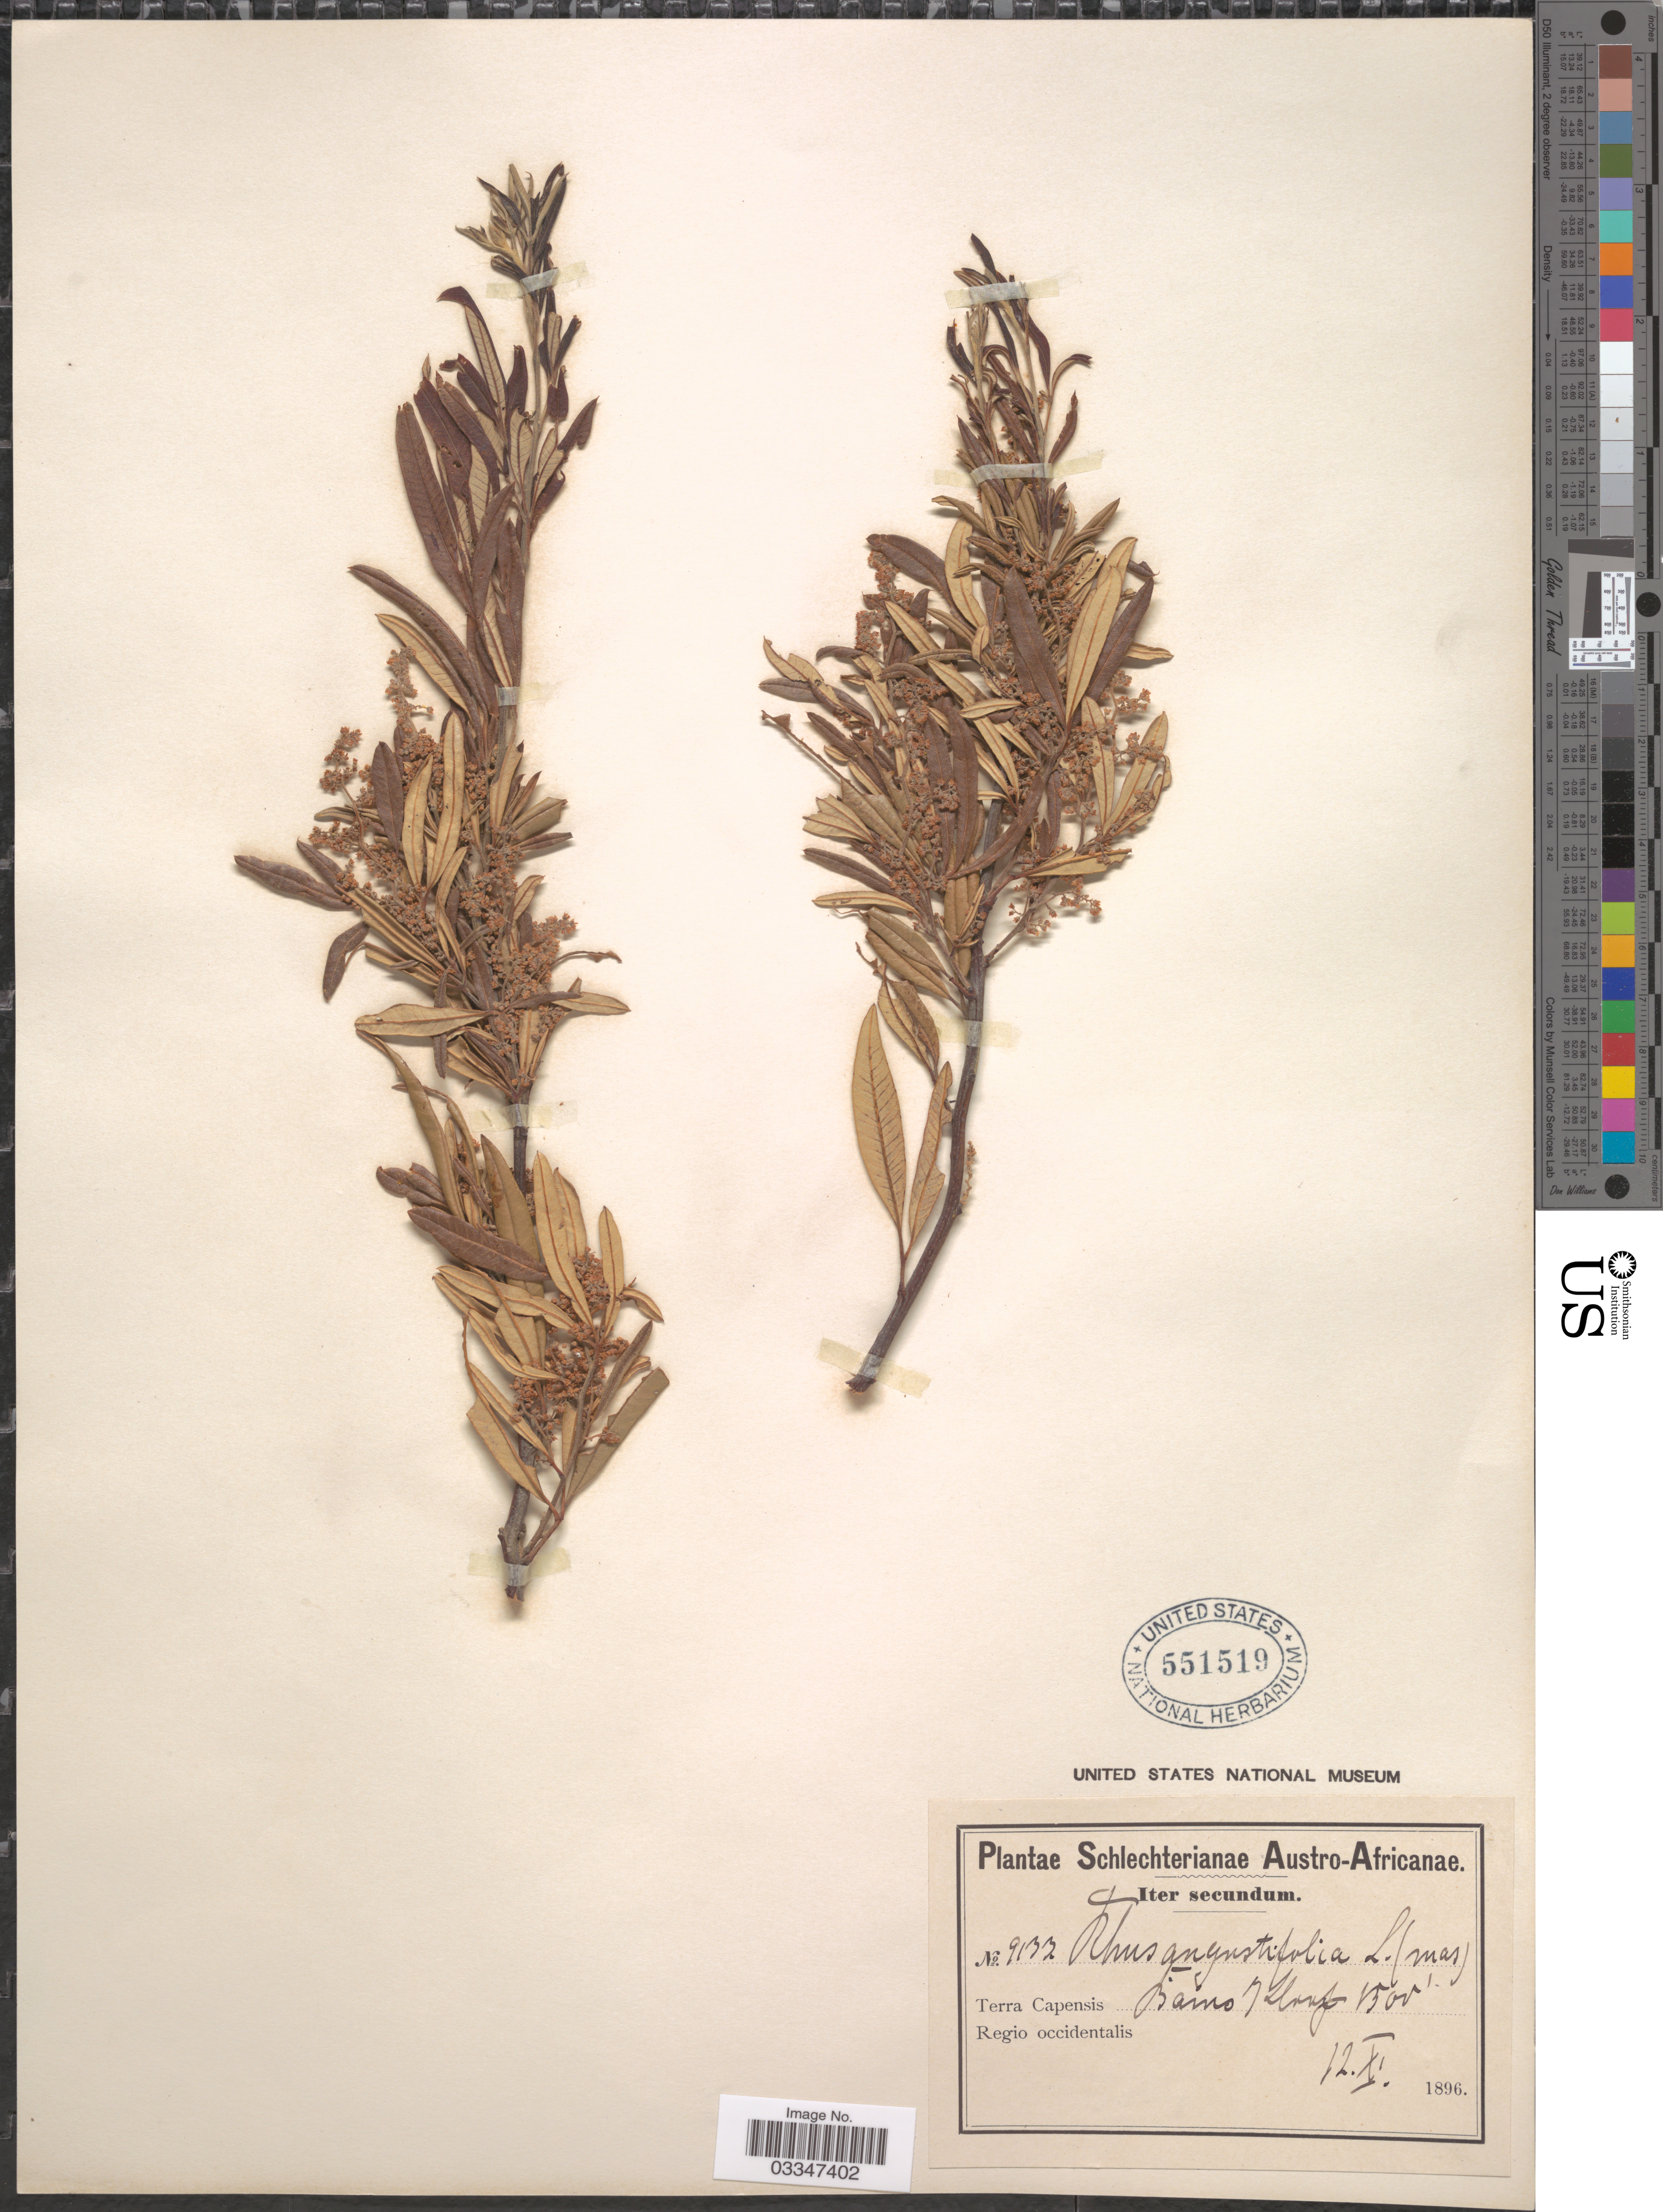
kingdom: Plantae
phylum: Tracheophyta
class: Magnoliopsida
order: Sapindales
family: Anacardiaceae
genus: Rhus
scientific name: Rhus angustifolia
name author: L.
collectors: Schlechter, --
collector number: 9133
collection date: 1896-11-12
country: South Africa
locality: Austro-Africanae. Terra Capensis. Bains Kloof. Regio occidentalis.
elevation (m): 457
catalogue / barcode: US 551519